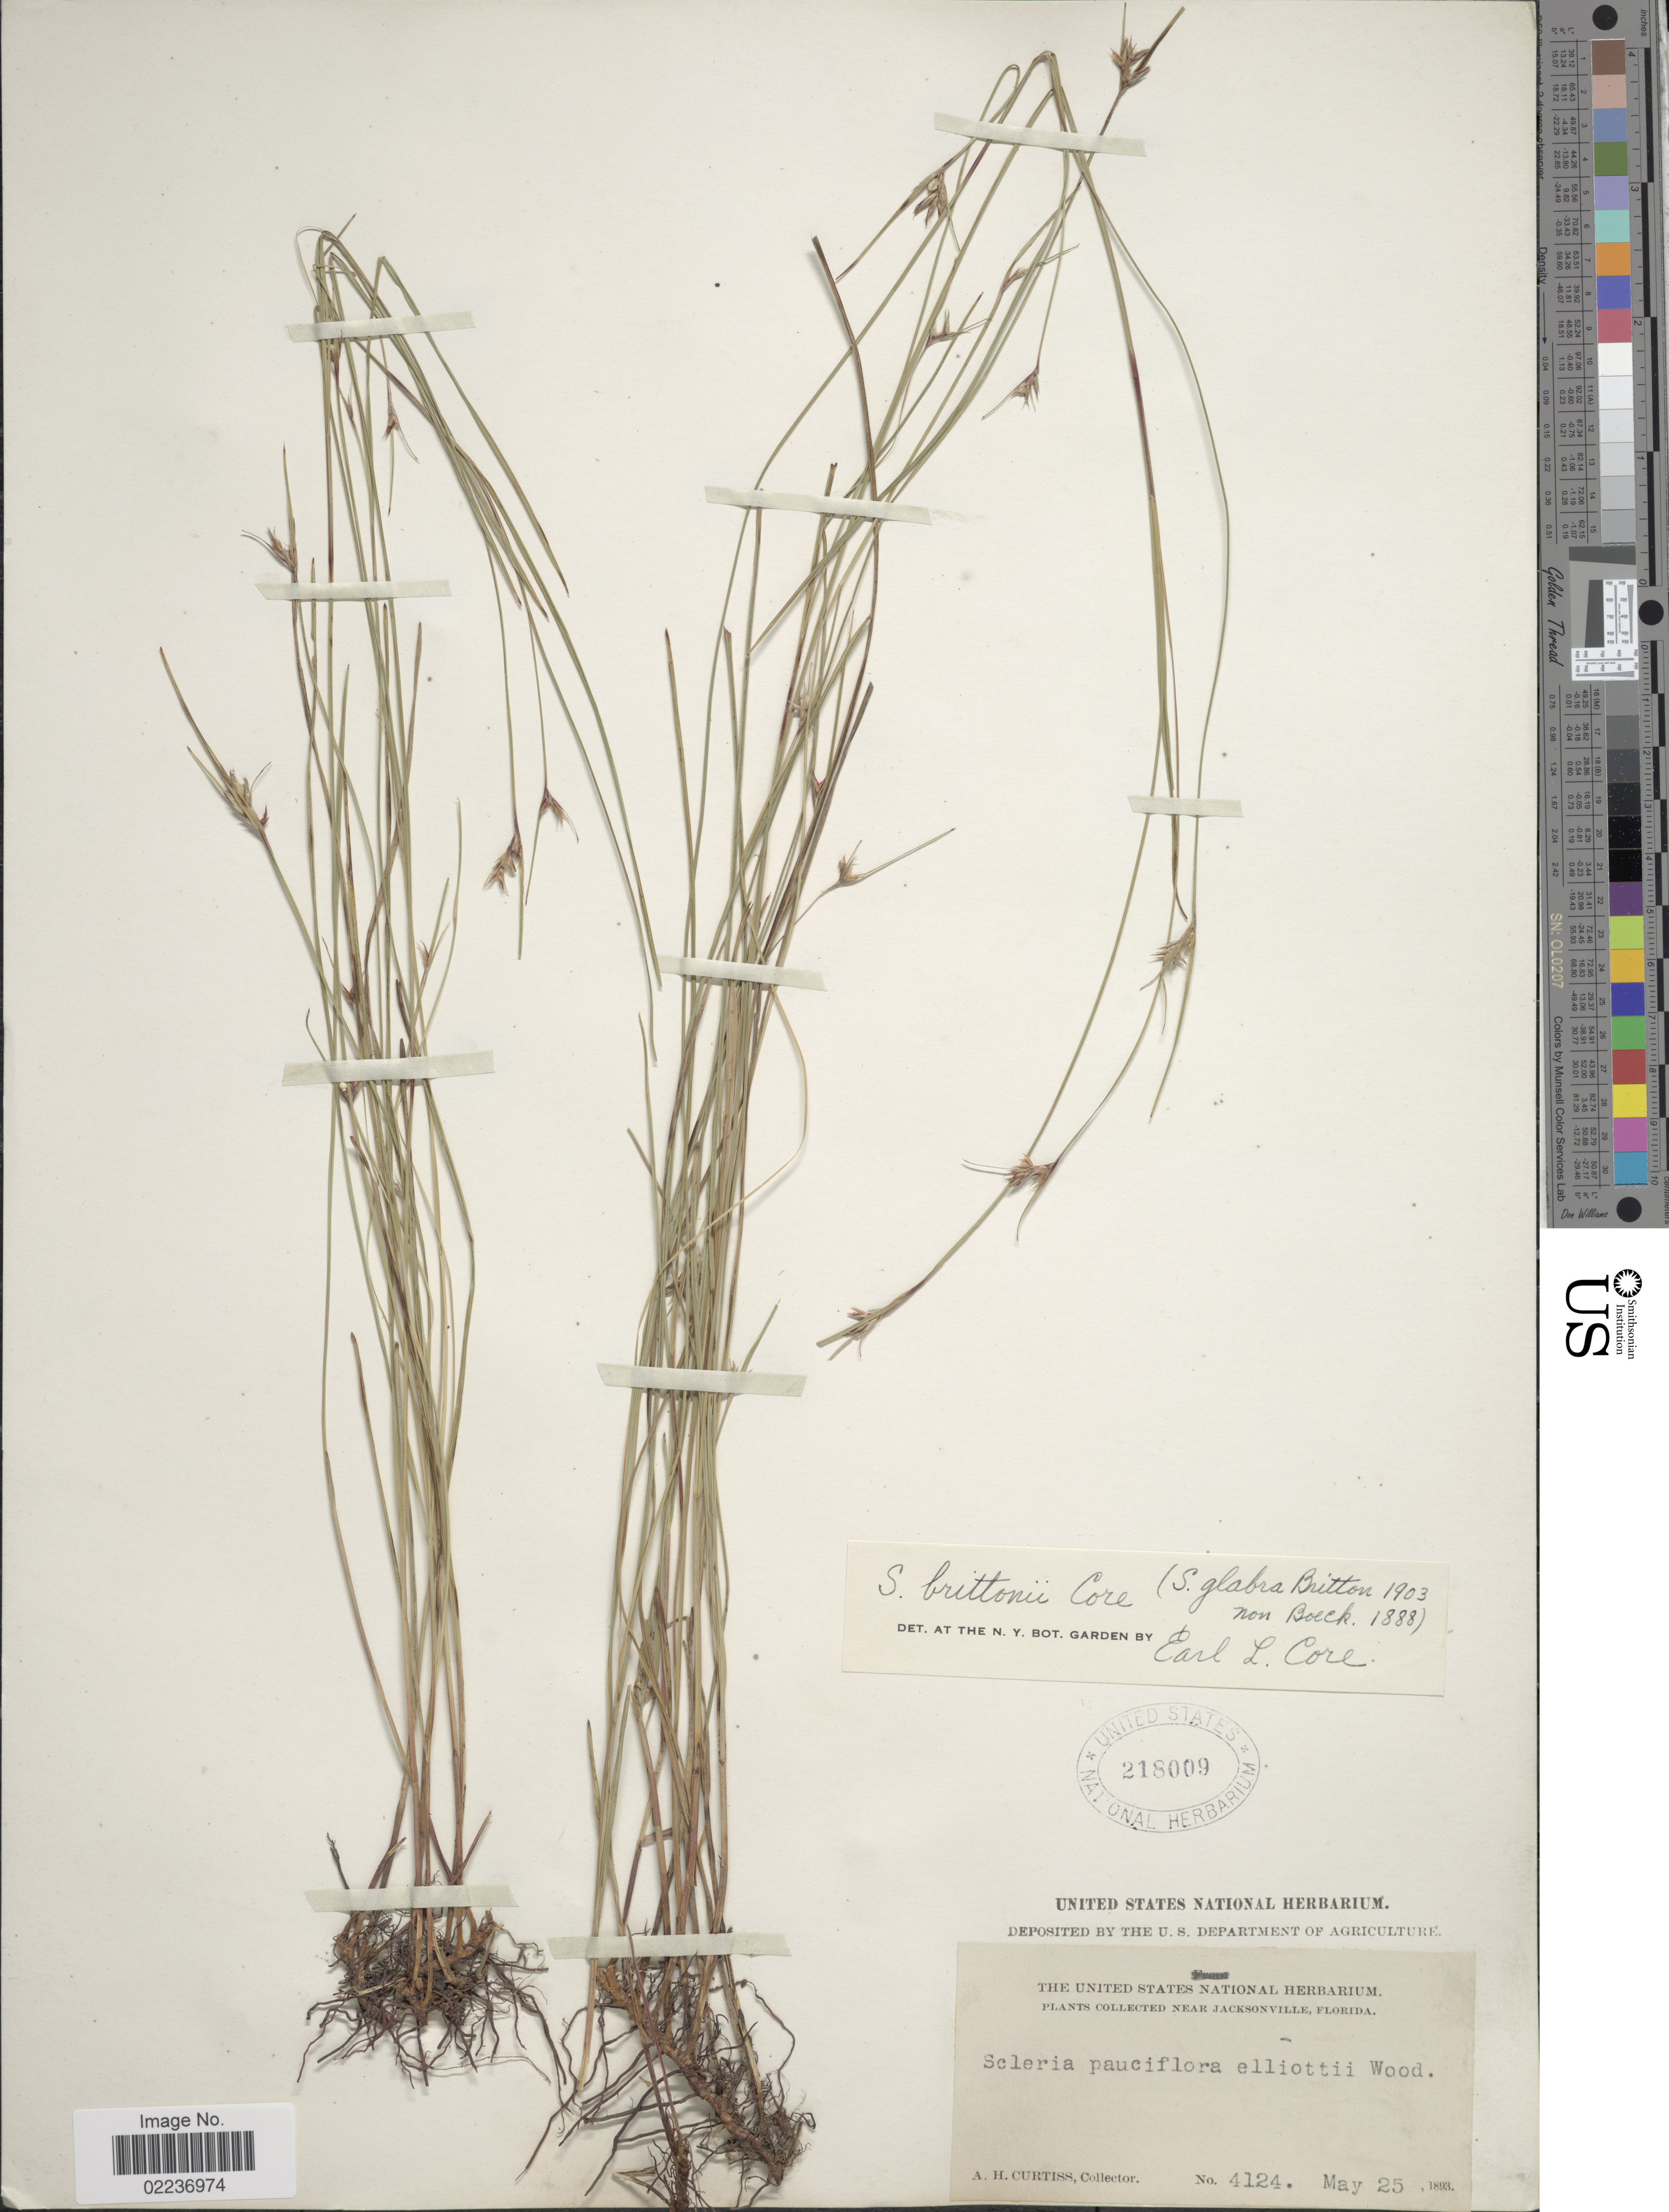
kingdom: Plantae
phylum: Tracheophyta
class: Liliopsida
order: Poales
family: Cyperaceae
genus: Scleria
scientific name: Scleria brittonii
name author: Core ex Small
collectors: A. H. Curtiss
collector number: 4124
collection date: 1893-05-25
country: United States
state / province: Florida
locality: Near Jacksonville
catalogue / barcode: US 218009